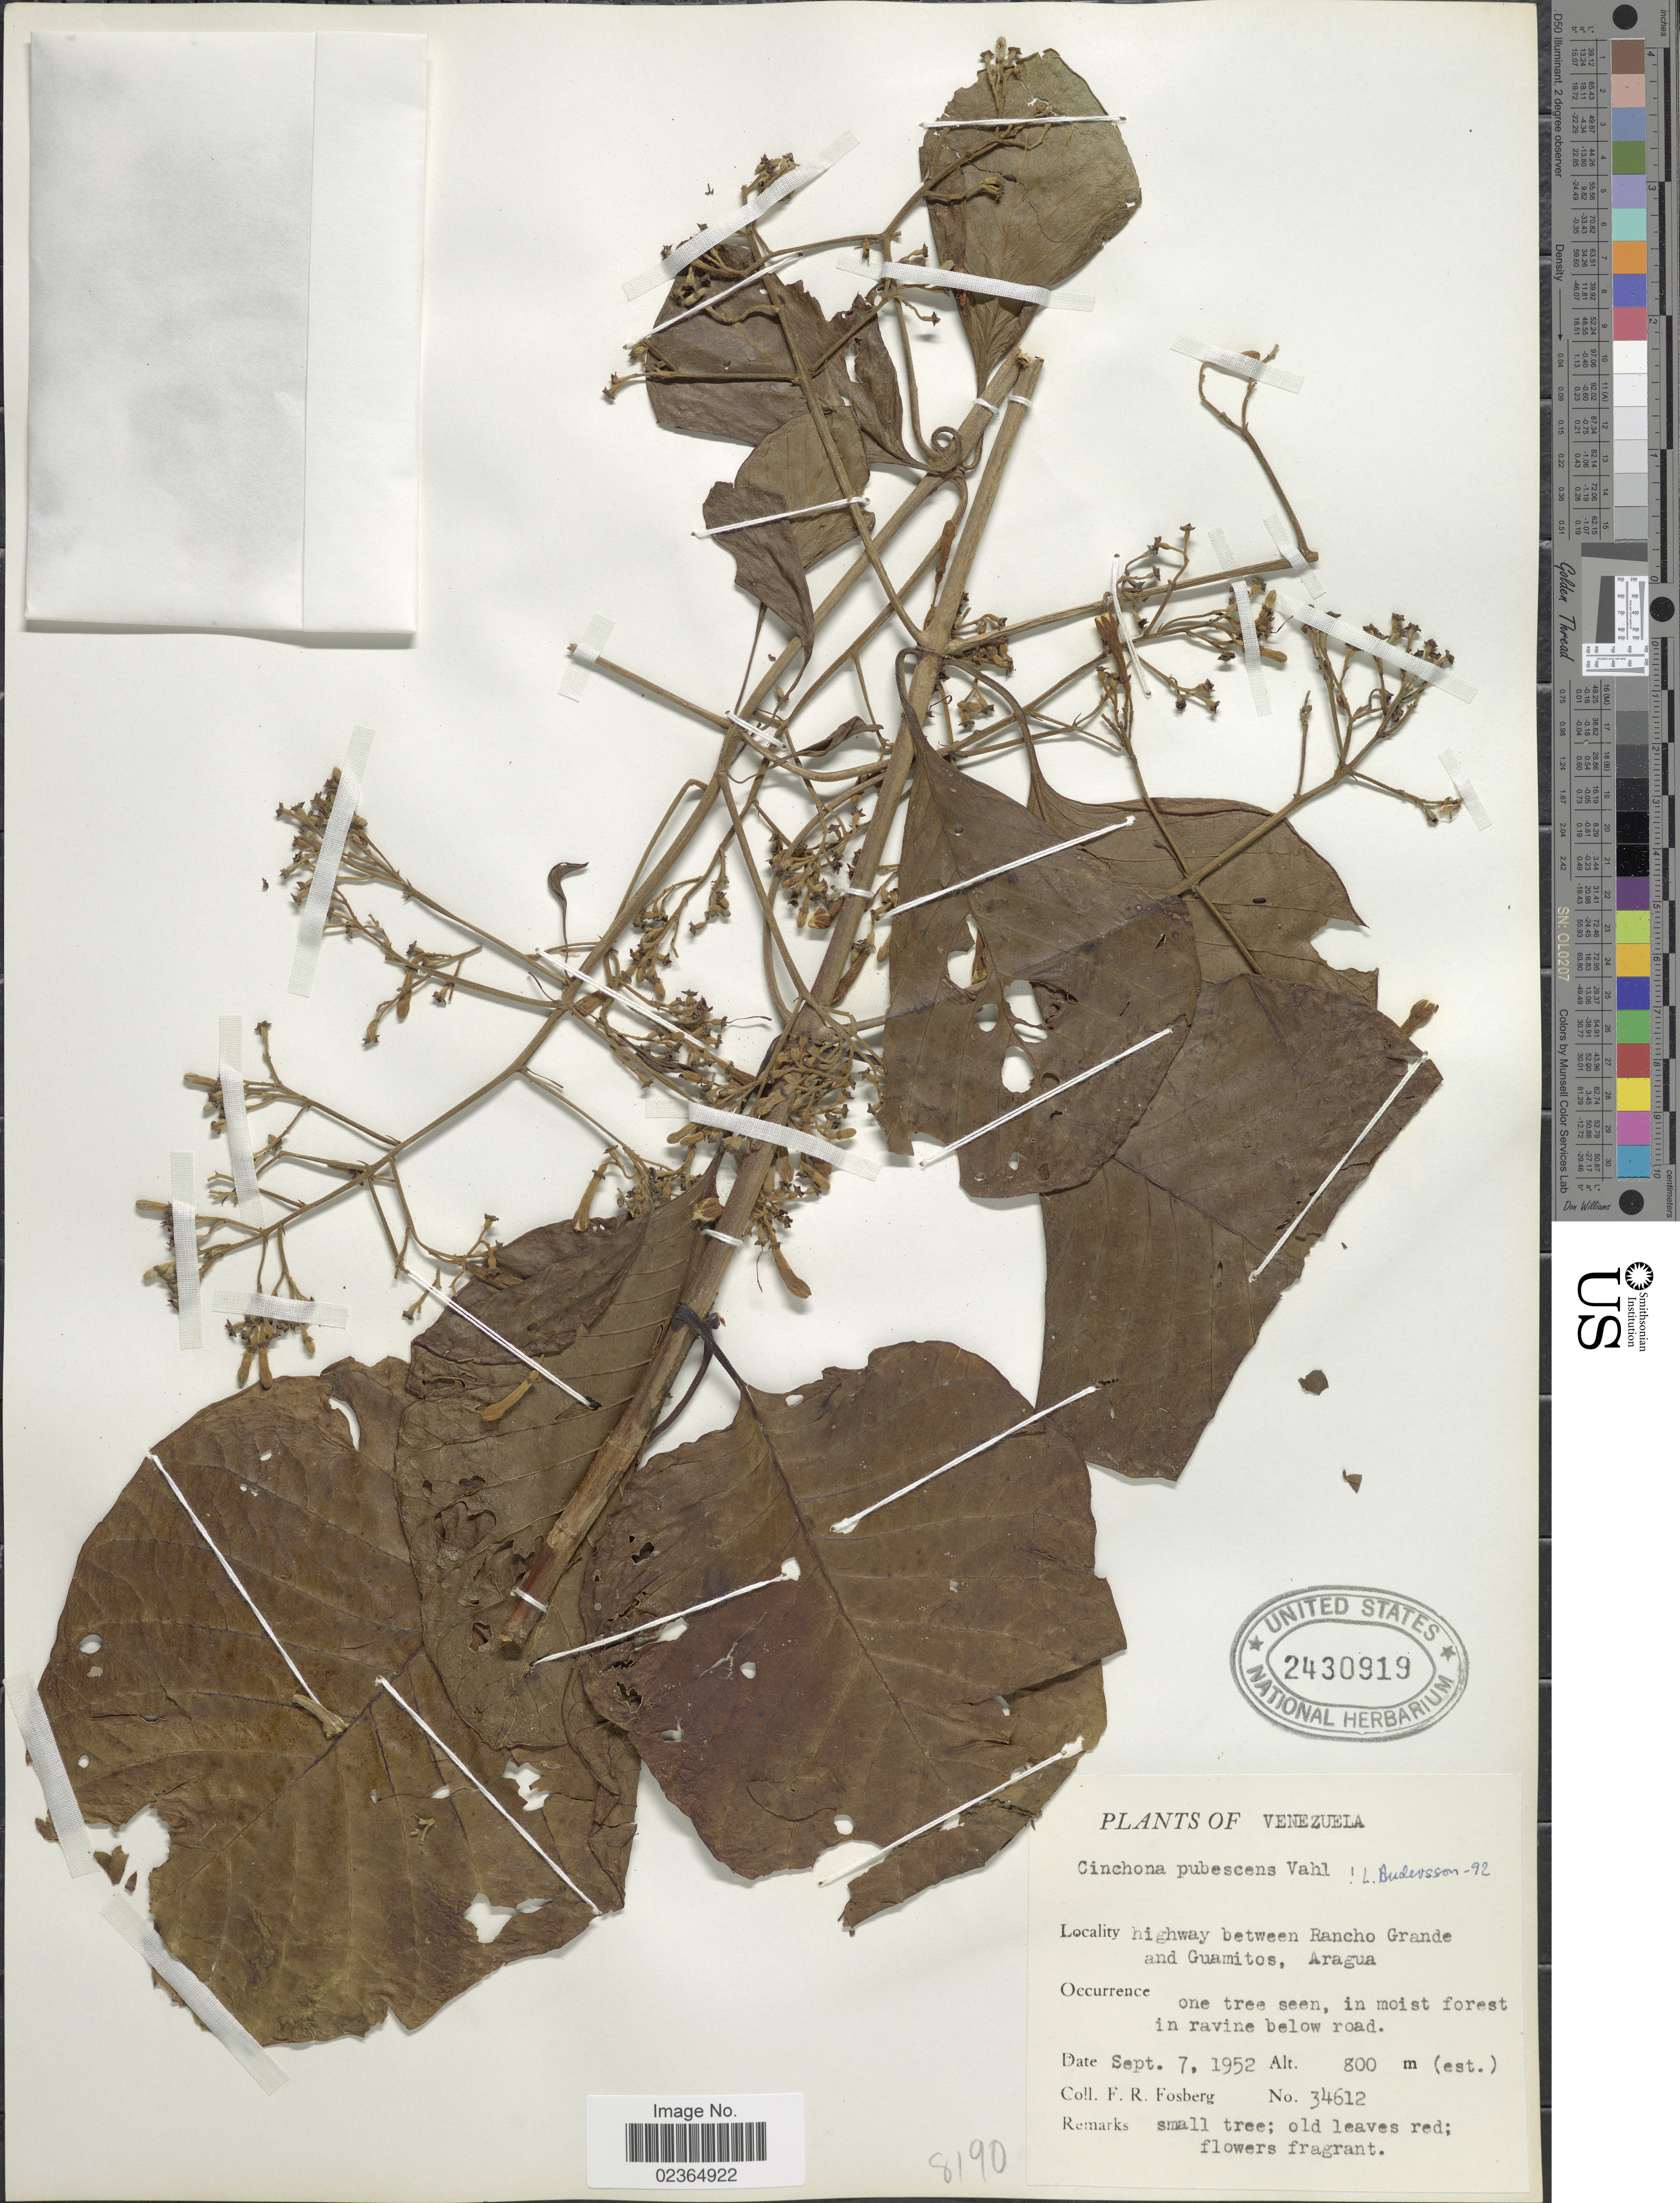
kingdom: Plantae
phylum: Tracheophyta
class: Magnoliopsida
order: Gentianales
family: Rubiaceae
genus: Cinchona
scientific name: Cinchona pubescens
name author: Vahl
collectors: F. R. Fosberg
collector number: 34612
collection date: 1952-09-07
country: Venezuela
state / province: Aragua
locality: Highway between Rancho Grande and Guamitos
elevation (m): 800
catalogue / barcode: US 2430919